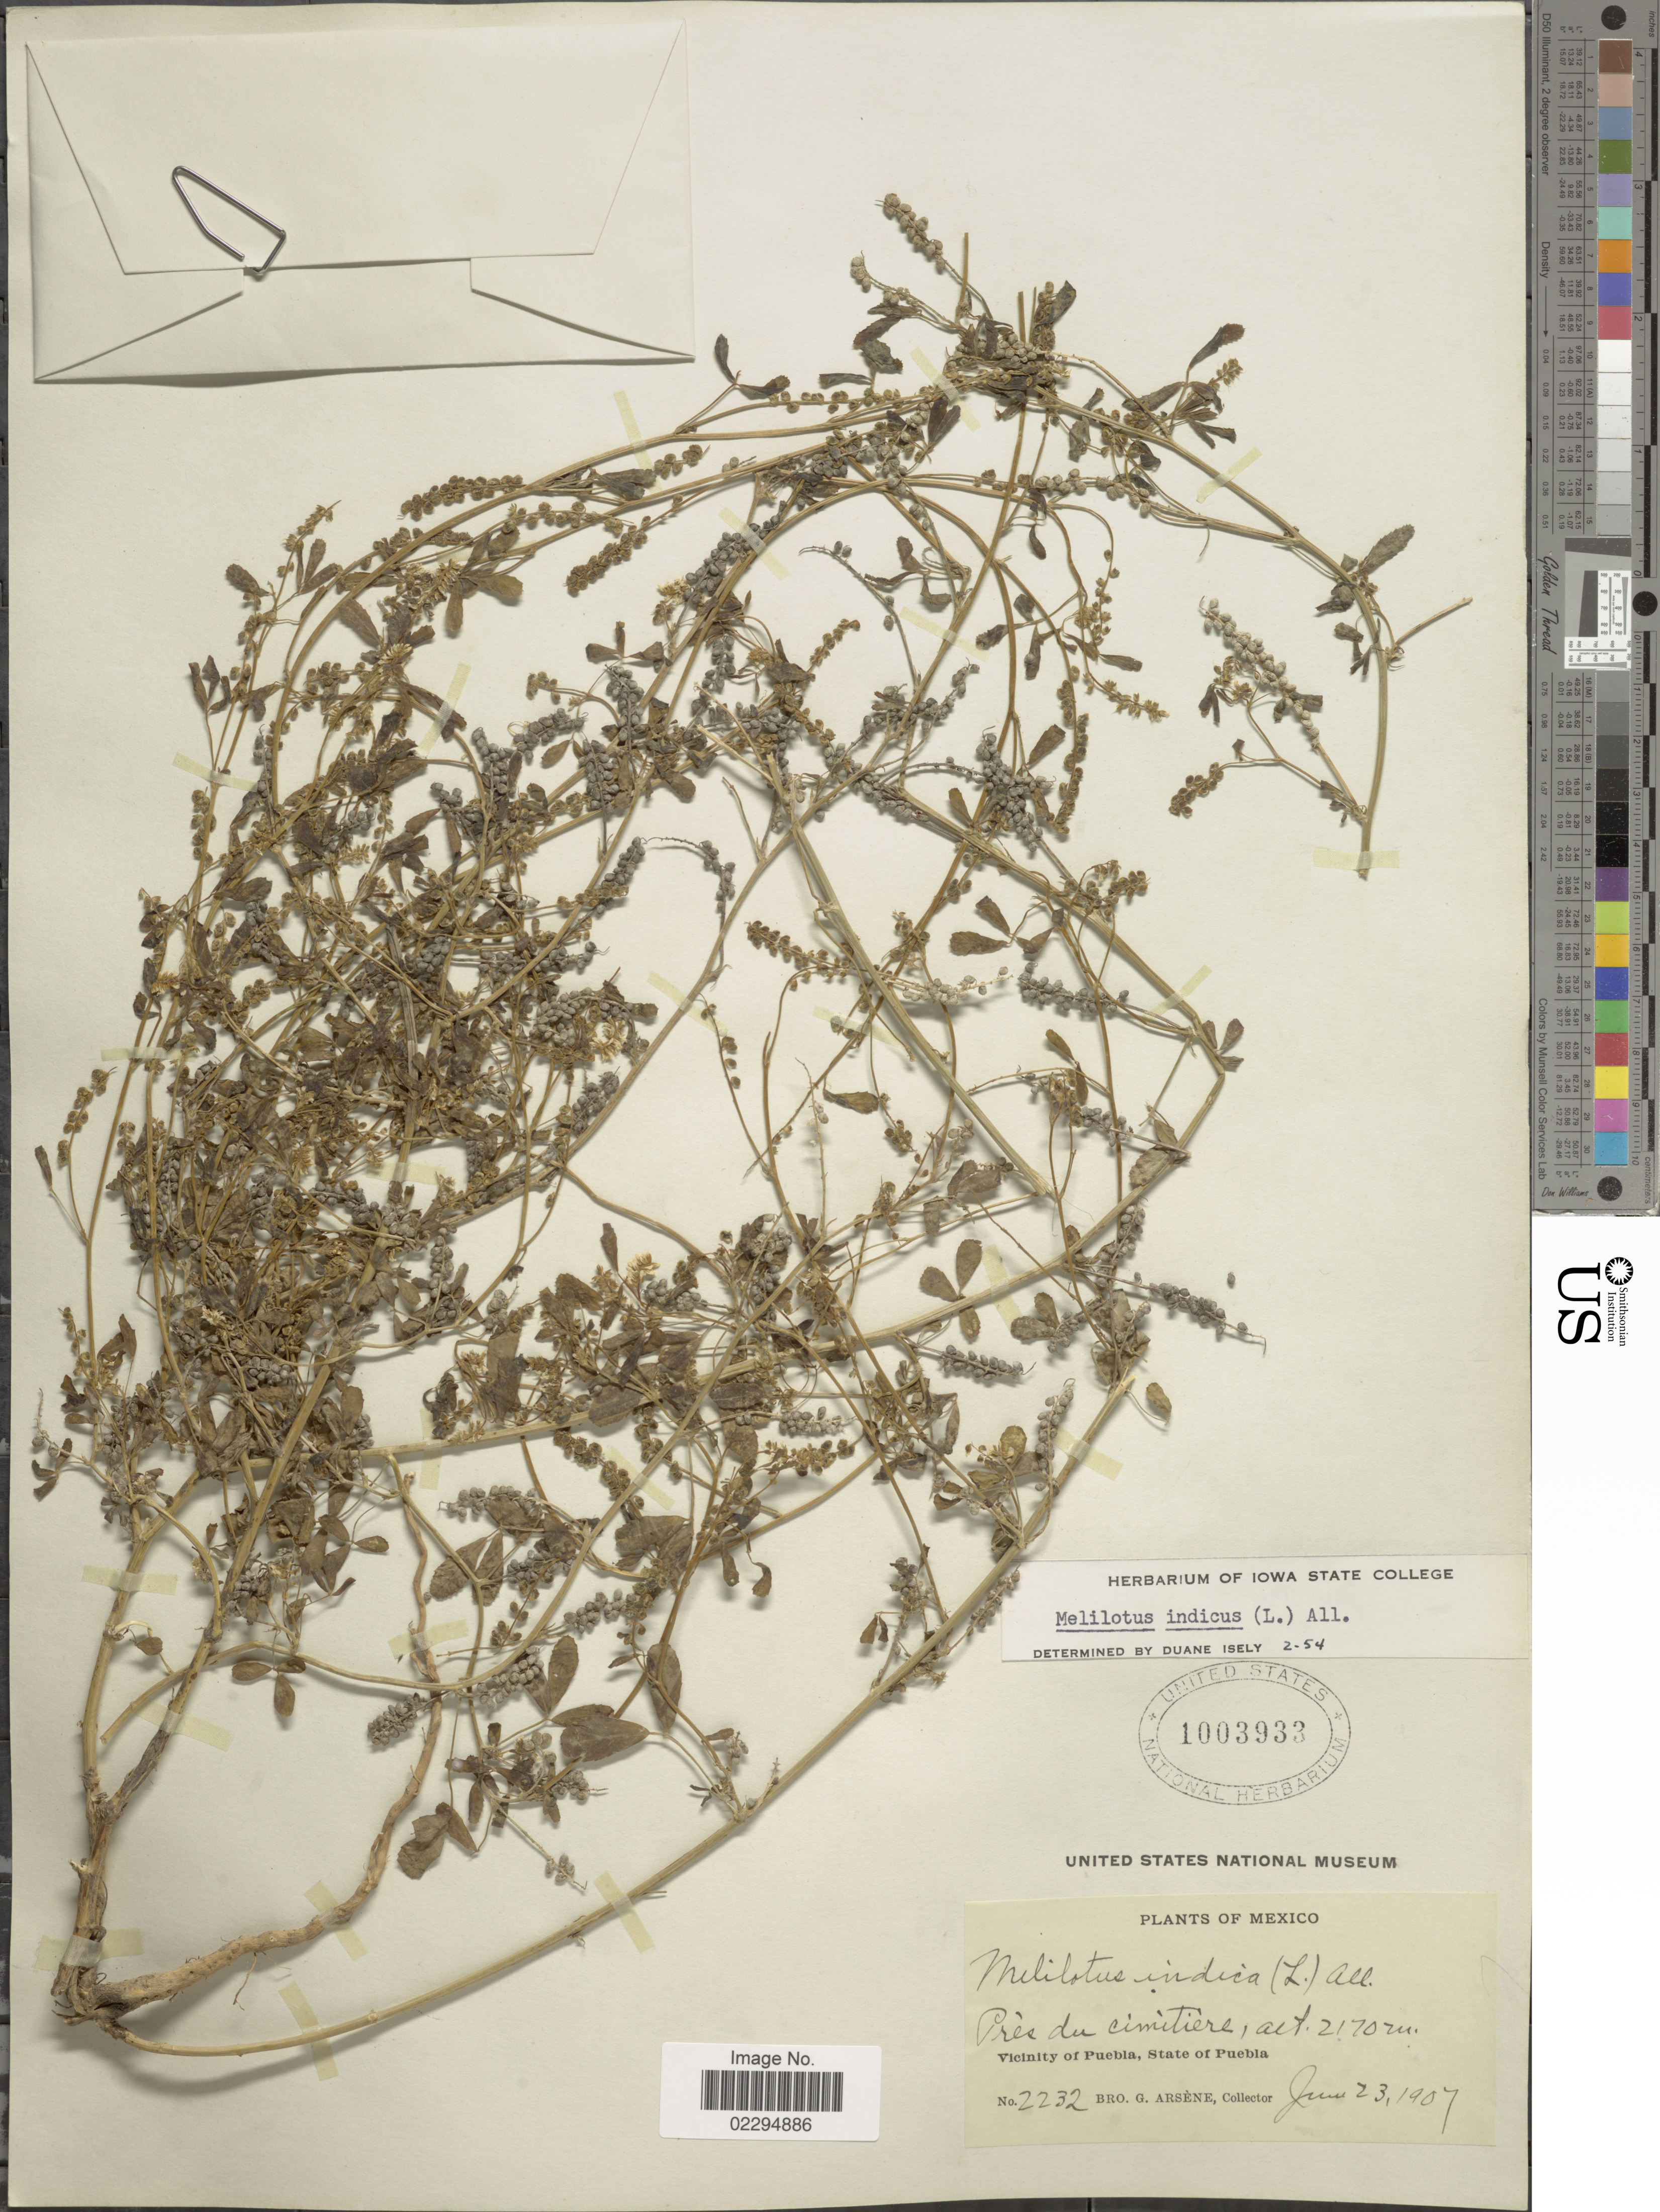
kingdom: Plantae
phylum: Tracheophyta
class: Magnoliopsida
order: Fabales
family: Fabaceae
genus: Melilotus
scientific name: Melilotus indicus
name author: (L.) All.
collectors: Bro. G. Arsène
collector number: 2232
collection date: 1907-06-23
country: Mexico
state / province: Puebla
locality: Vicinity of Puebla, Près du cimitiere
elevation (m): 2170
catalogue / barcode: US 1003933